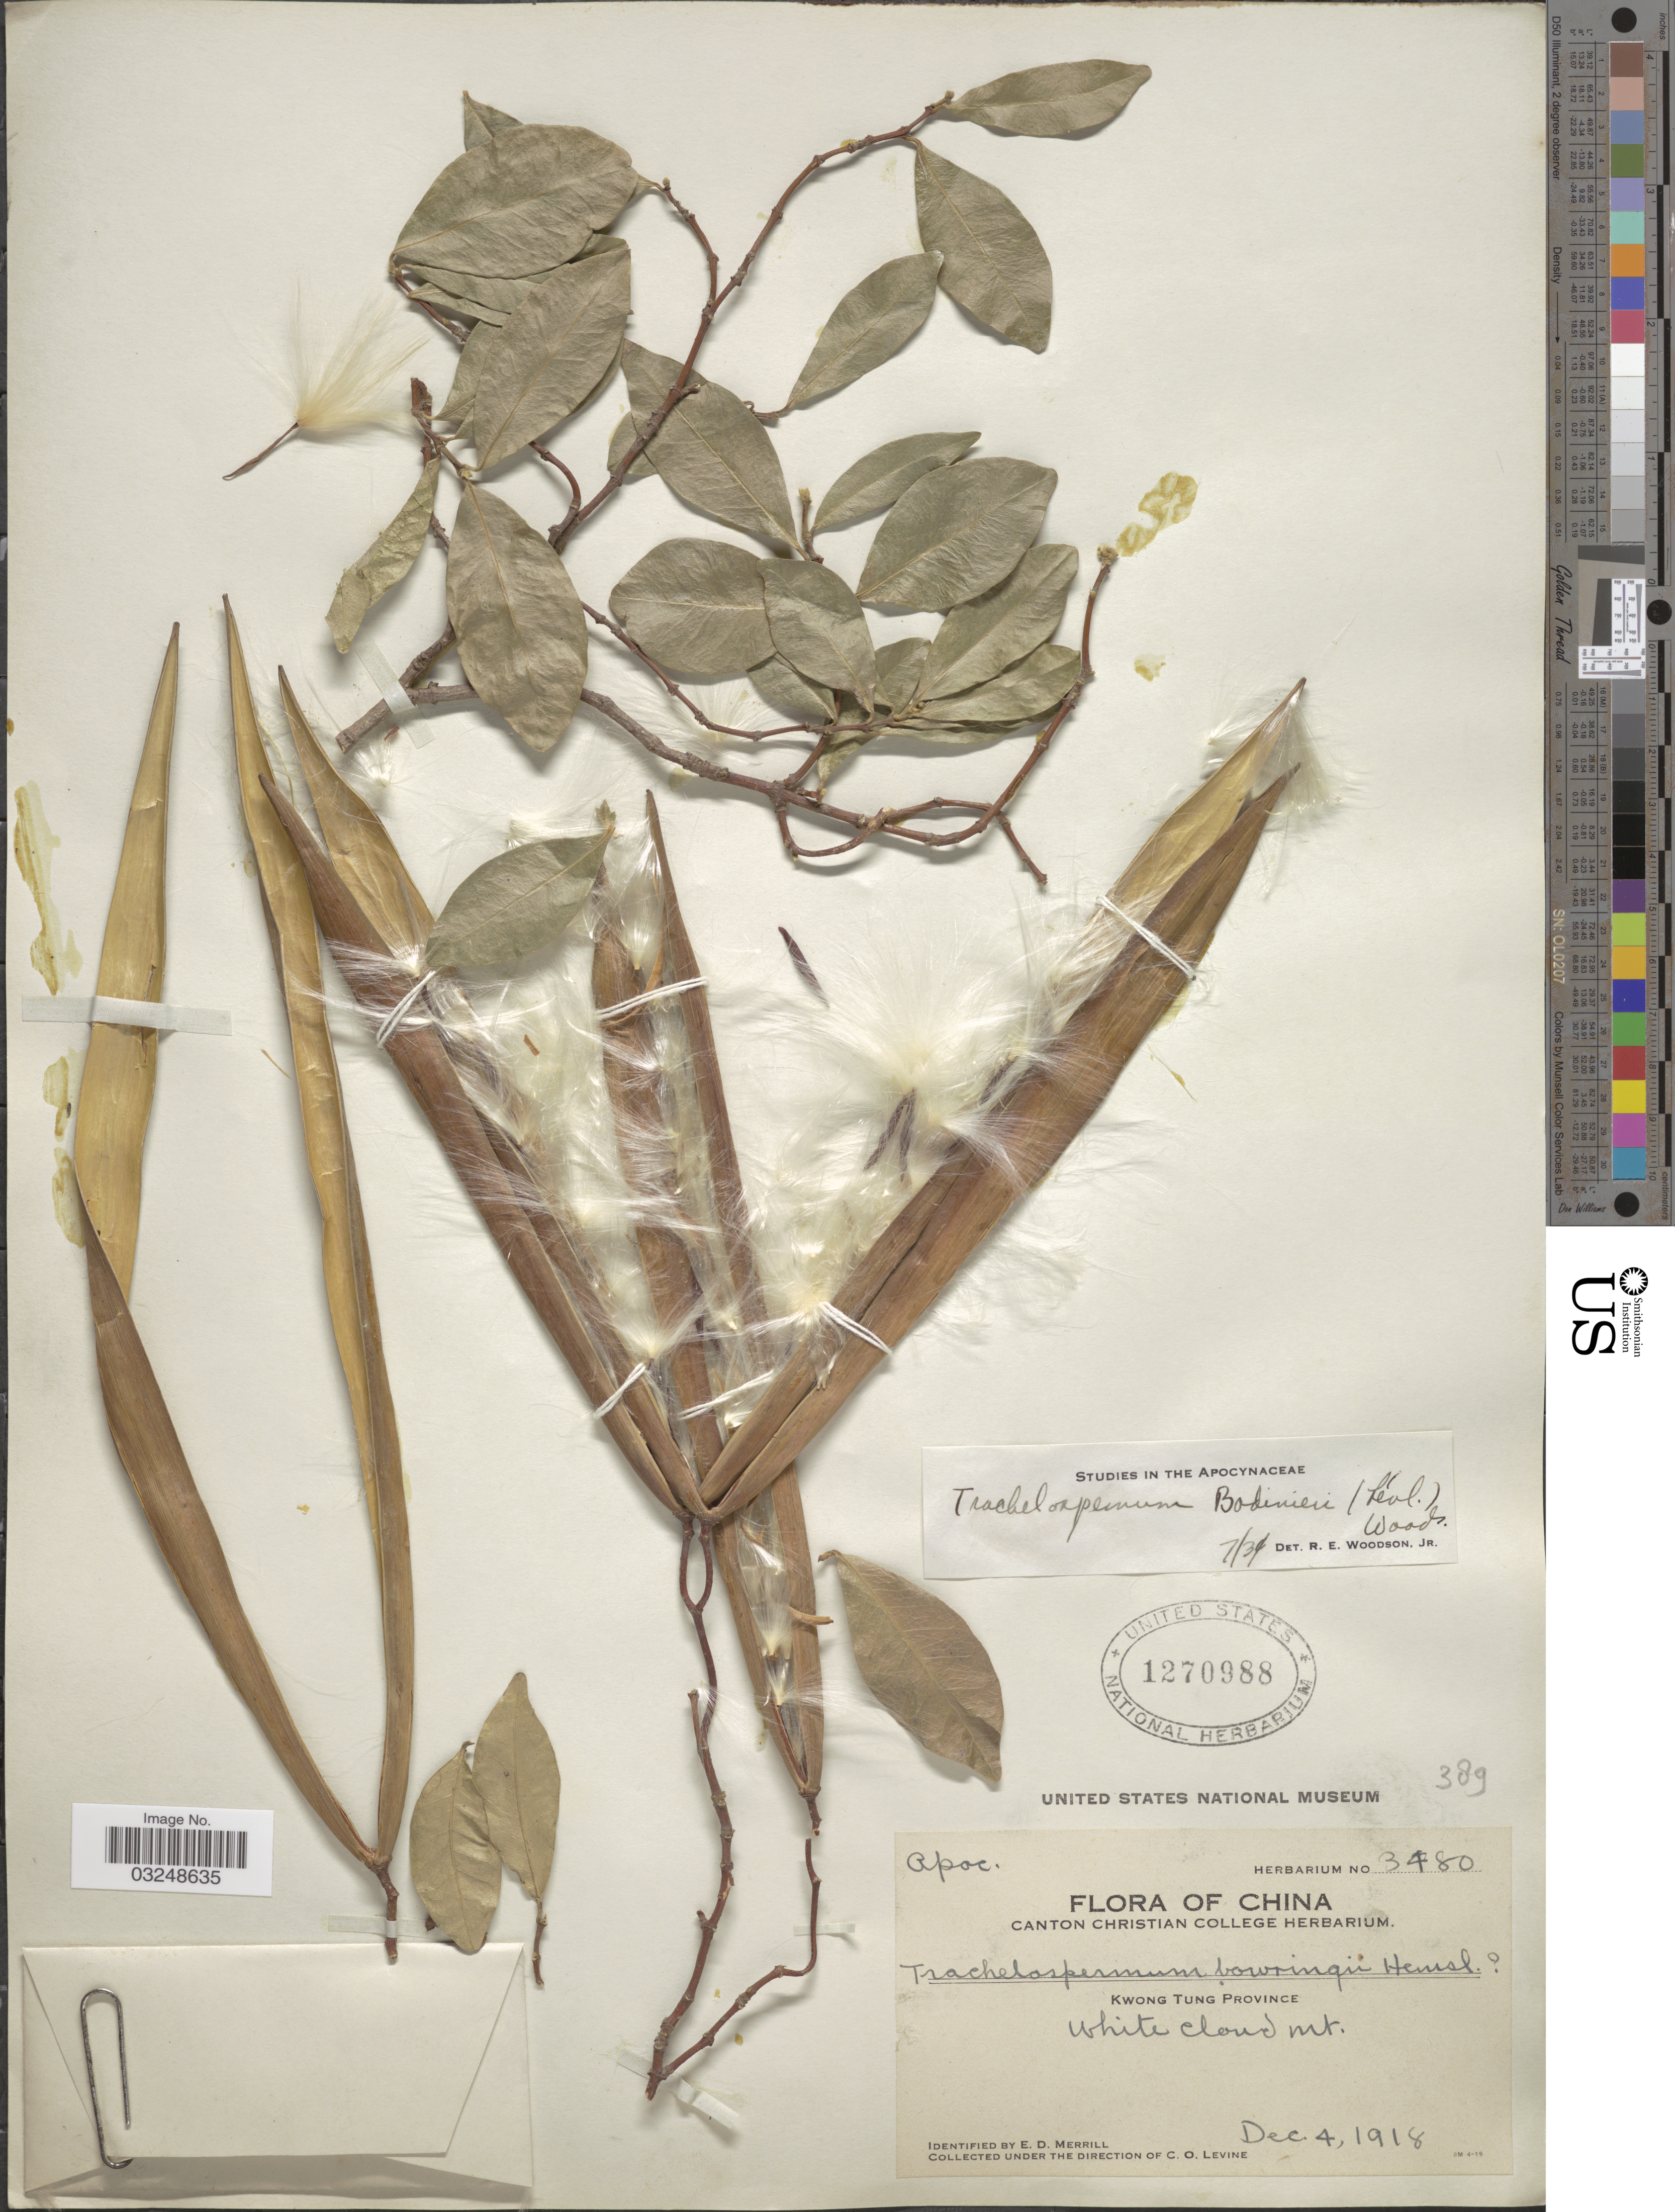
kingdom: Plantae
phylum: Tracheophyta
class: Magnoliopsida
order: Gentianales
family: Apocynaceae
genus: Trachelospermum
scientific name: Trachelospermum bodinieri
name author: (H. Lév.) Woodson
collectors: C. O. Levine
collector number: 3480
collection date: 1918-12-04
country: China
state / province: Guangdong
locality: Kwong Tung Province, White Cloud Mt.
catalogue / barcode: US 1270988